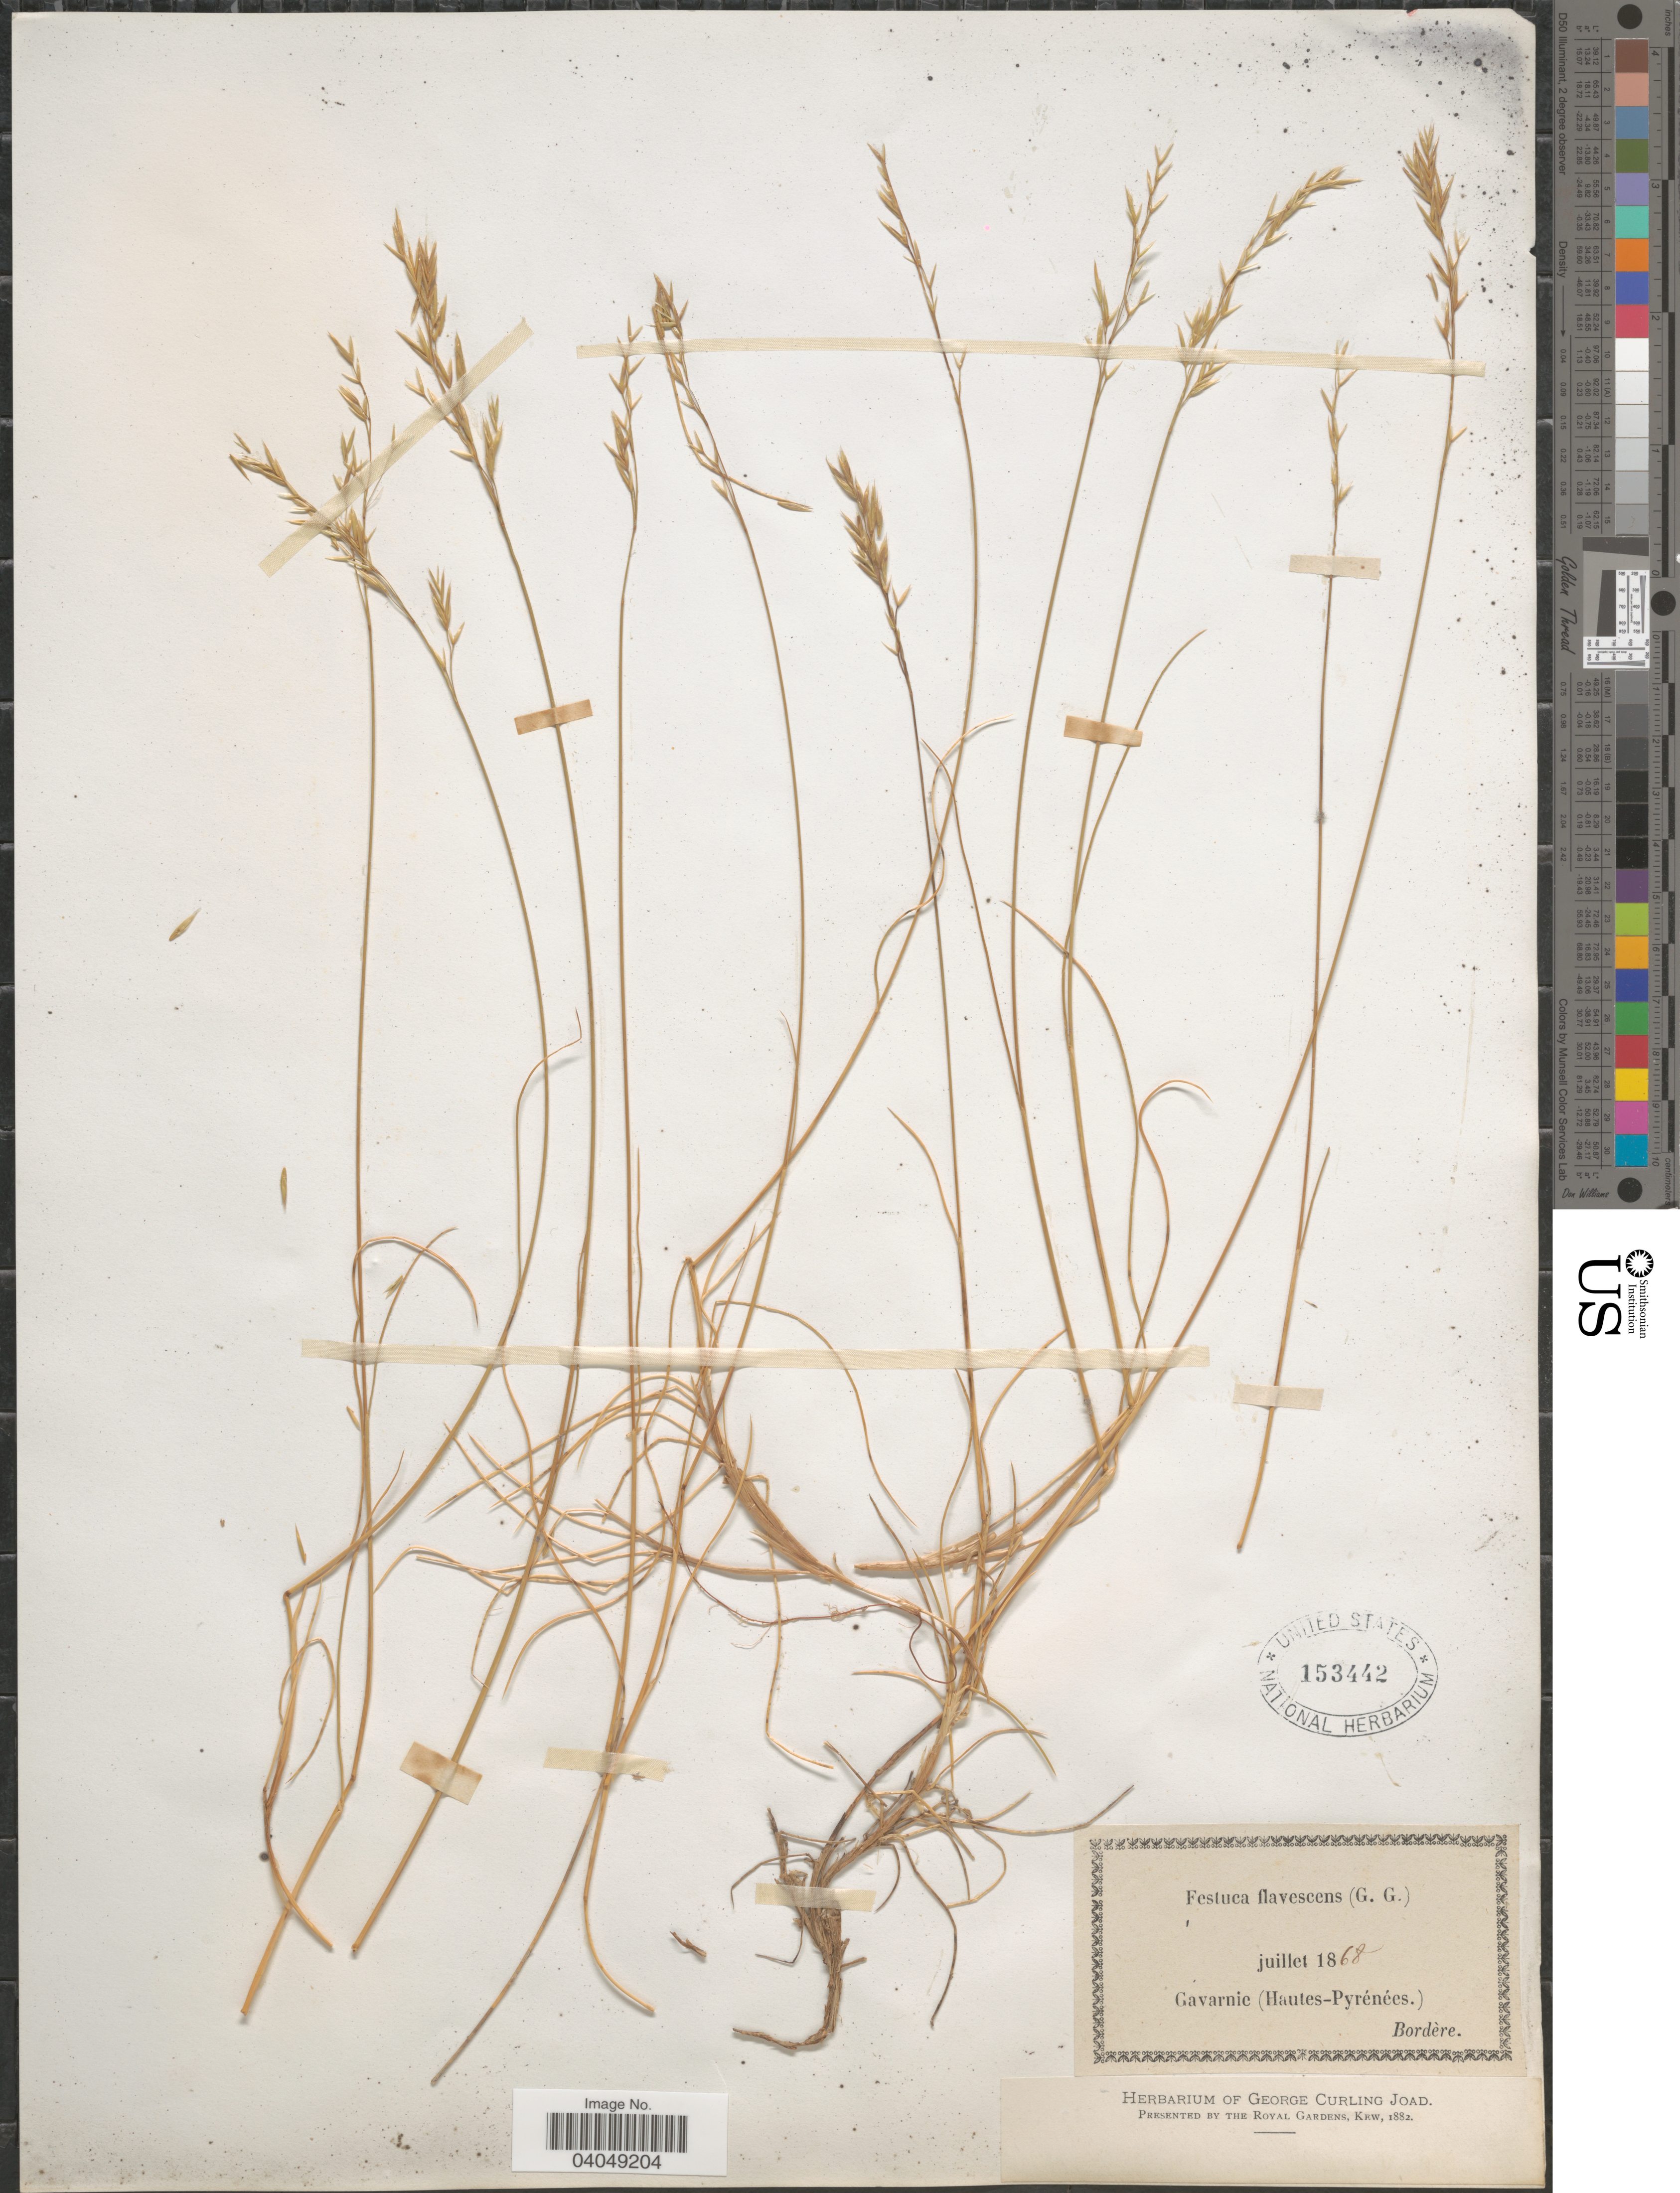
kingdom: Plantae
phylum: Tracheophyta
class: Liliopsida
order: Poales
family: Poaceae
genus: Festuca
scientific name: Festuca flavescens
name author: Bell.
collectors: -. Bordère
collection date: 1868-07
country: France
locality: Gavarnie (Hautes-Pyrénées).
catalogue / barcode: US 153442